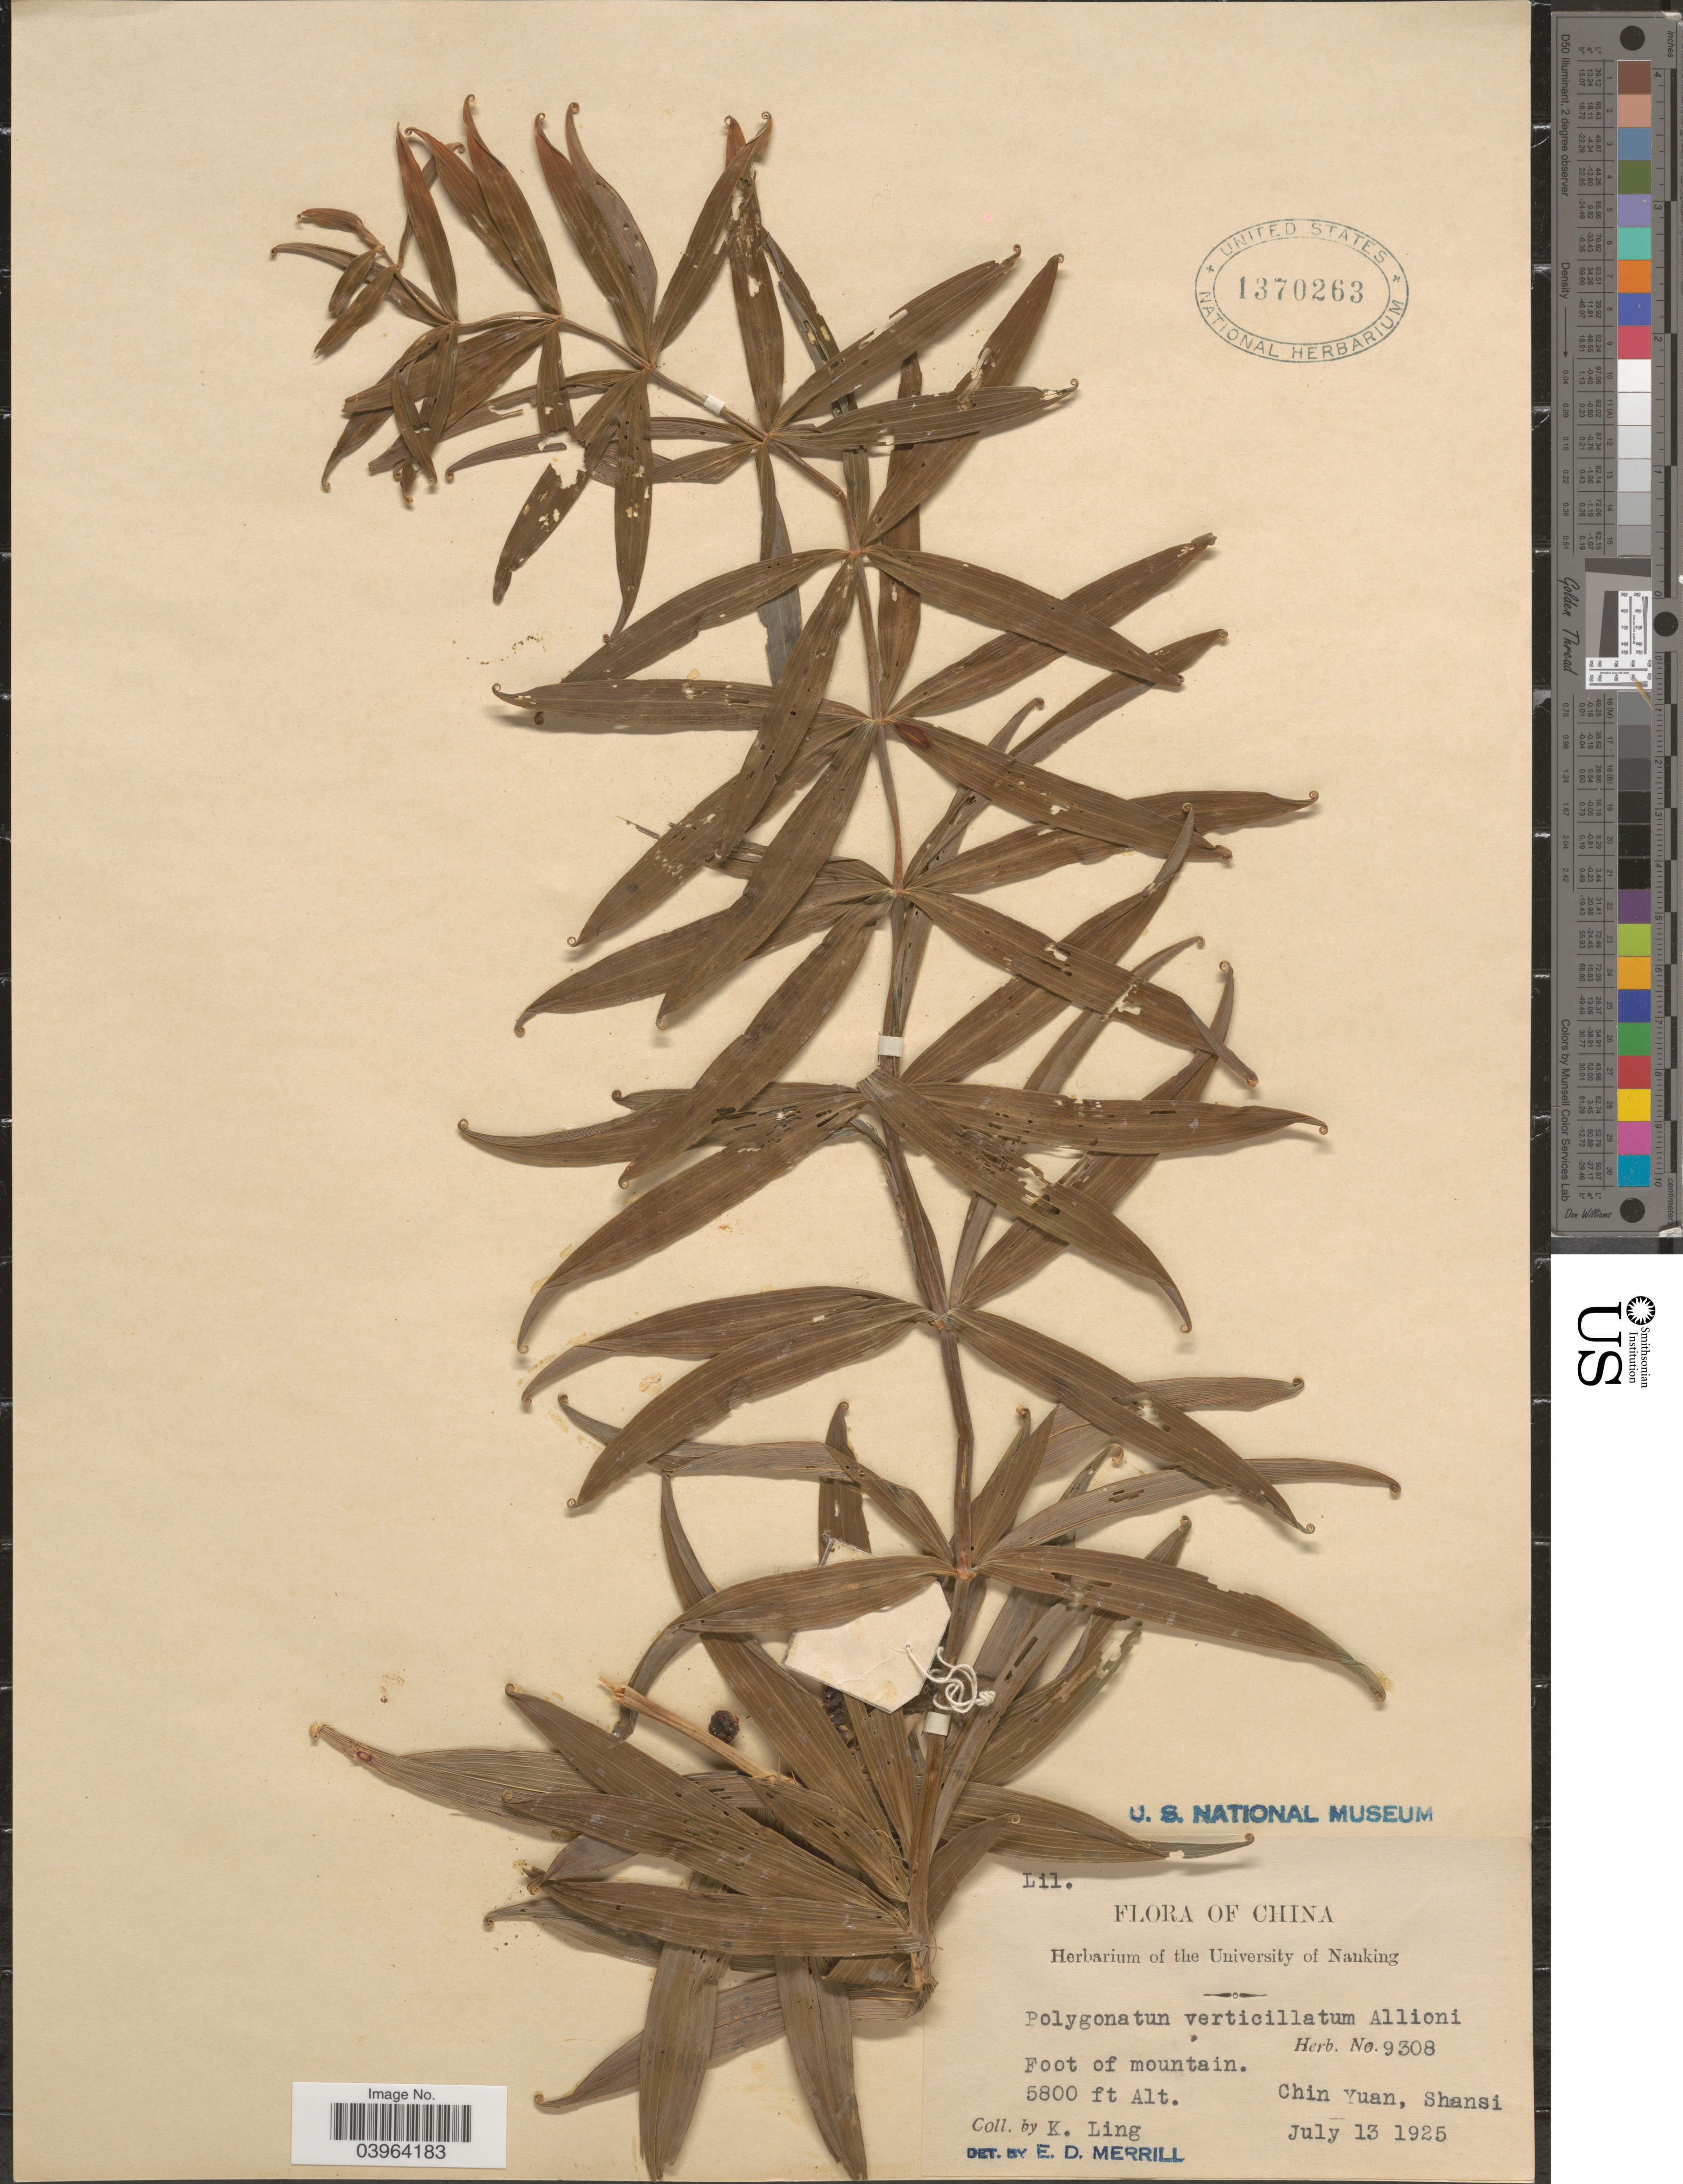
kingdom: Plantae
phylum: Tracheophyta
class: Liliopsida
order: Asparagales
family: Asparagaceae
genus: Polygonatum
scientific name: Polygonatum verticillatum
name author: (L.) All.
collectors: K. Ling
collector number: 9308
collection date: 1925-07-13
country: China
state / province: Shanxi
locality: Foot of mountain. Chin Yuan.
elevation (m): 1768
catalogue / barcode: US 1370263